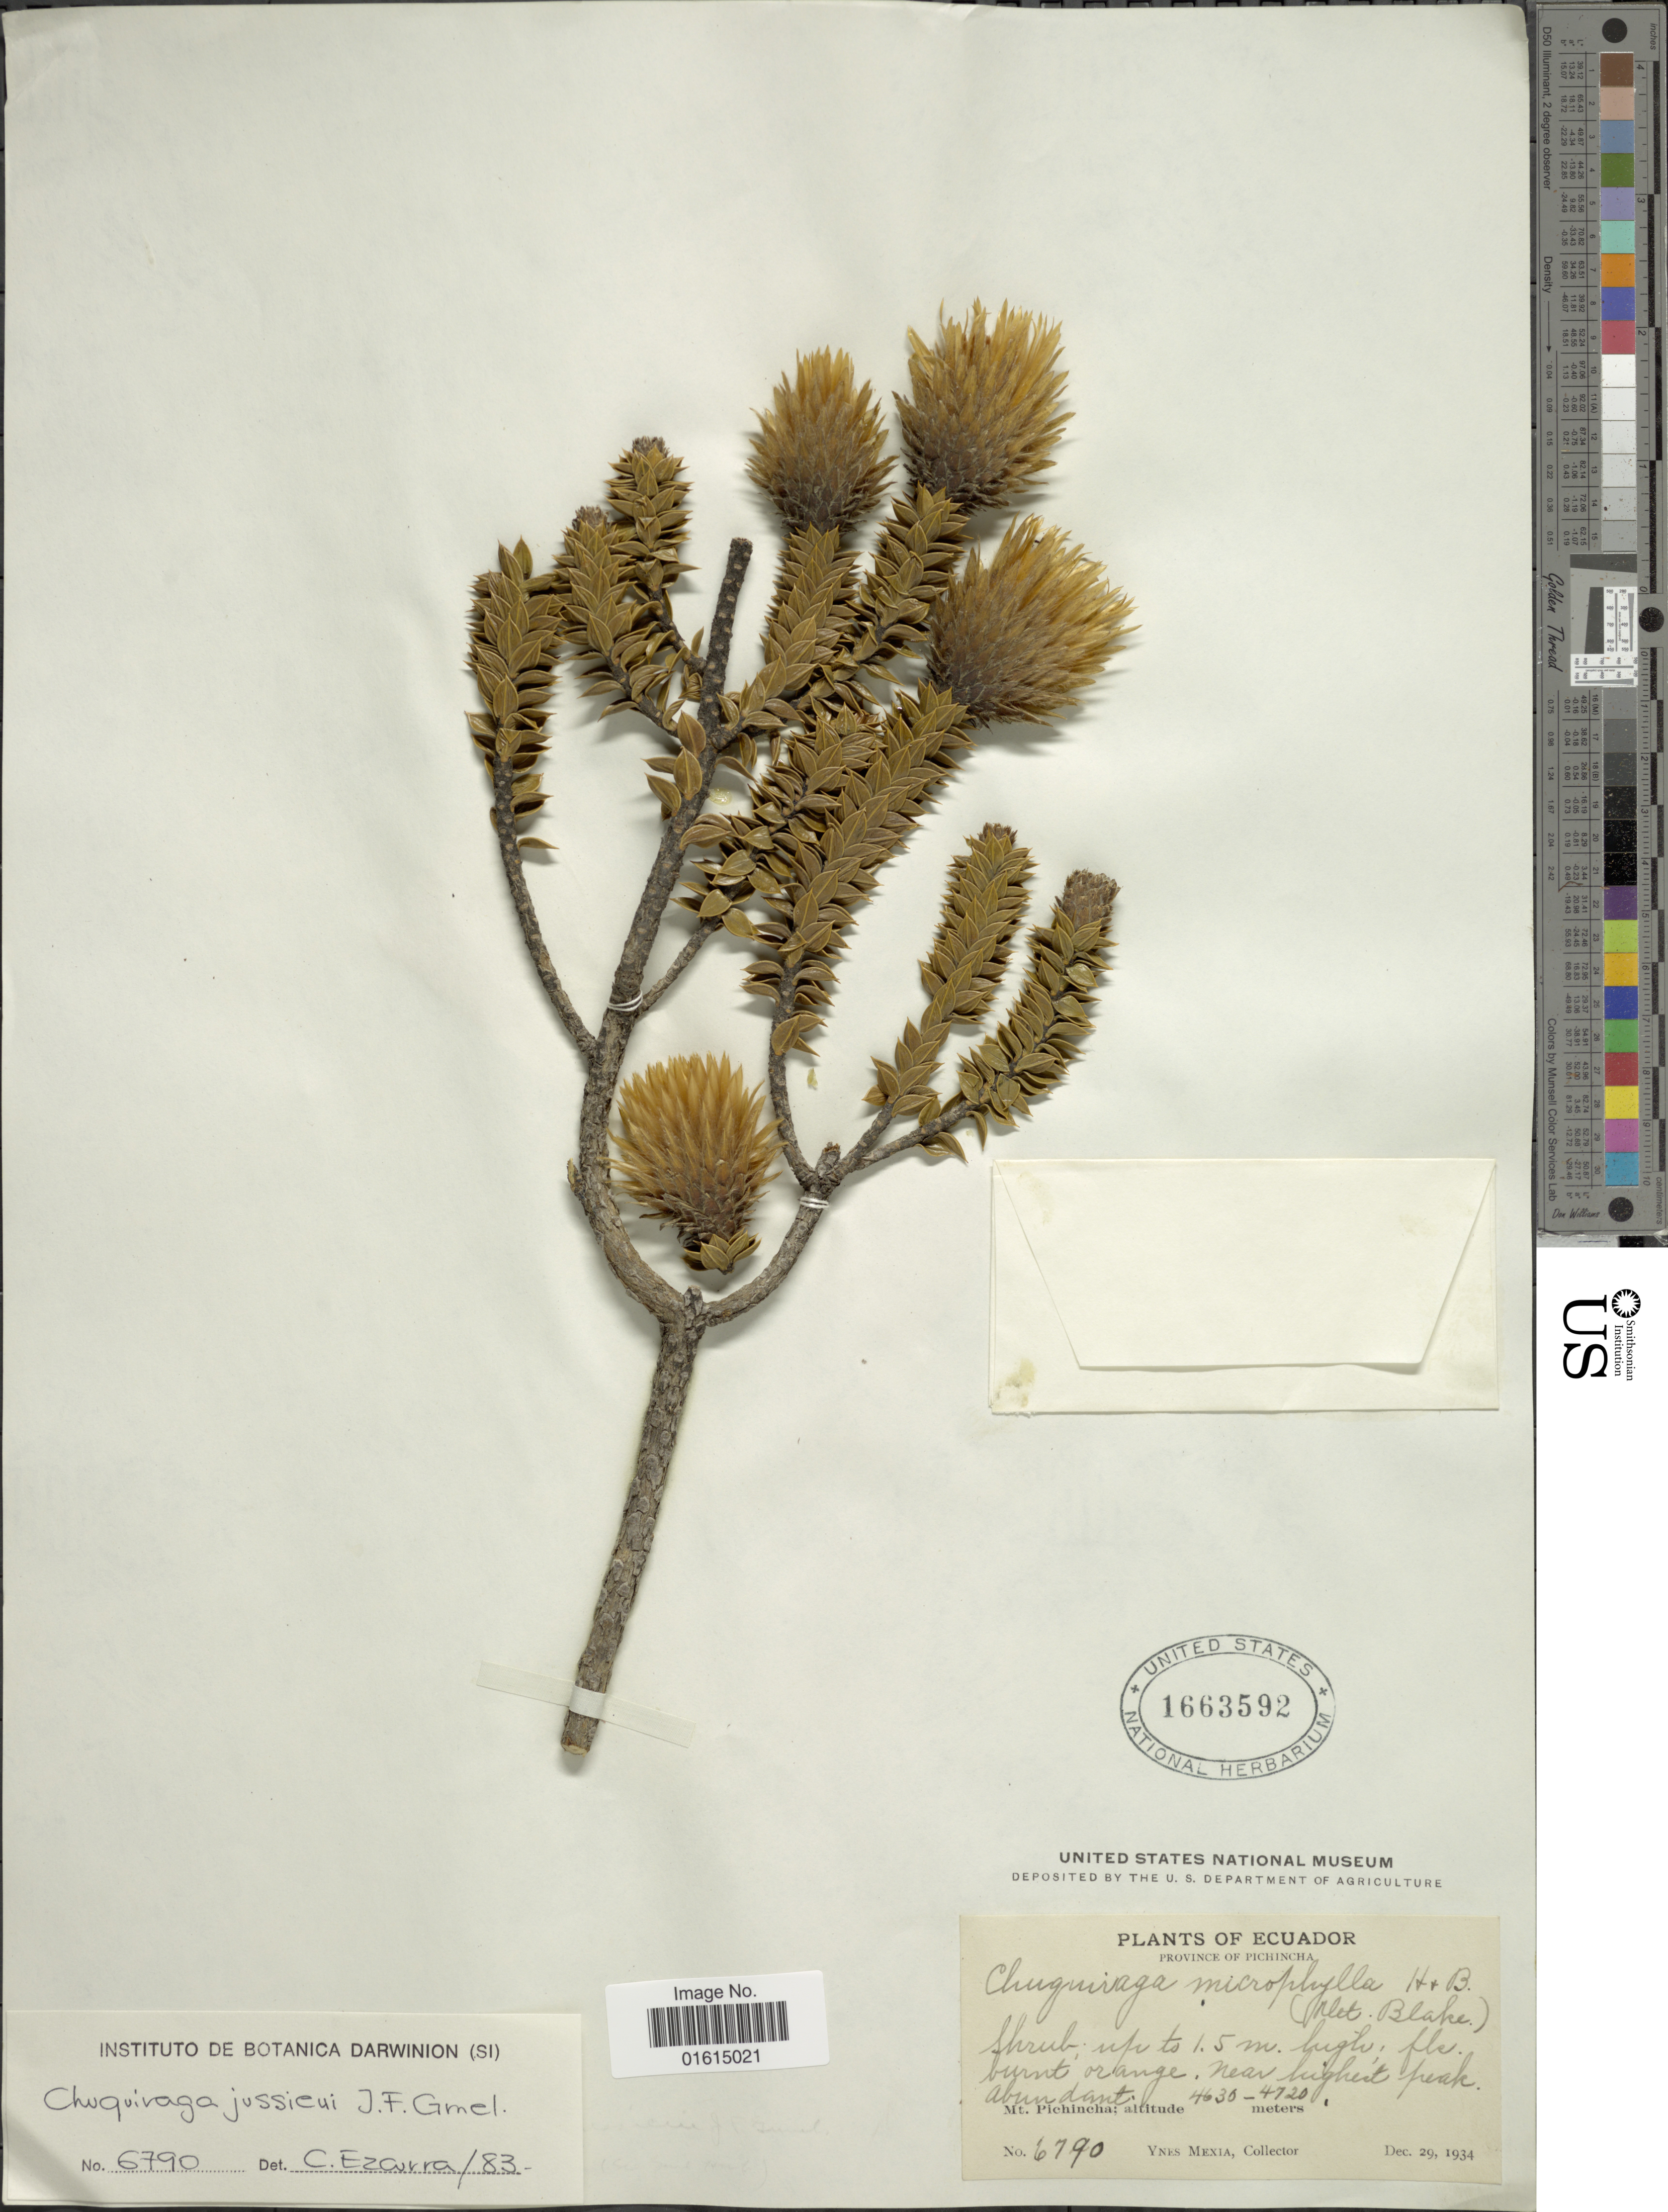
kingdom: Plantae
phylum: Tracheophyta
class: Magnoliopsida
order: Asterales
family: Asteraceae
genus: Chuquiraga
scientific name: Chuquiraga jussieui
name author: J.F. Gmel.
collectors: Y. Mexia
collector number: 6790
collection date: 1934-12-29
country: Ecuador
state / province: Pichincha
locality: Province of Pichincha, Mt. Pichincha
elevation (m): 4630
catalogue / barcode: US 1663592